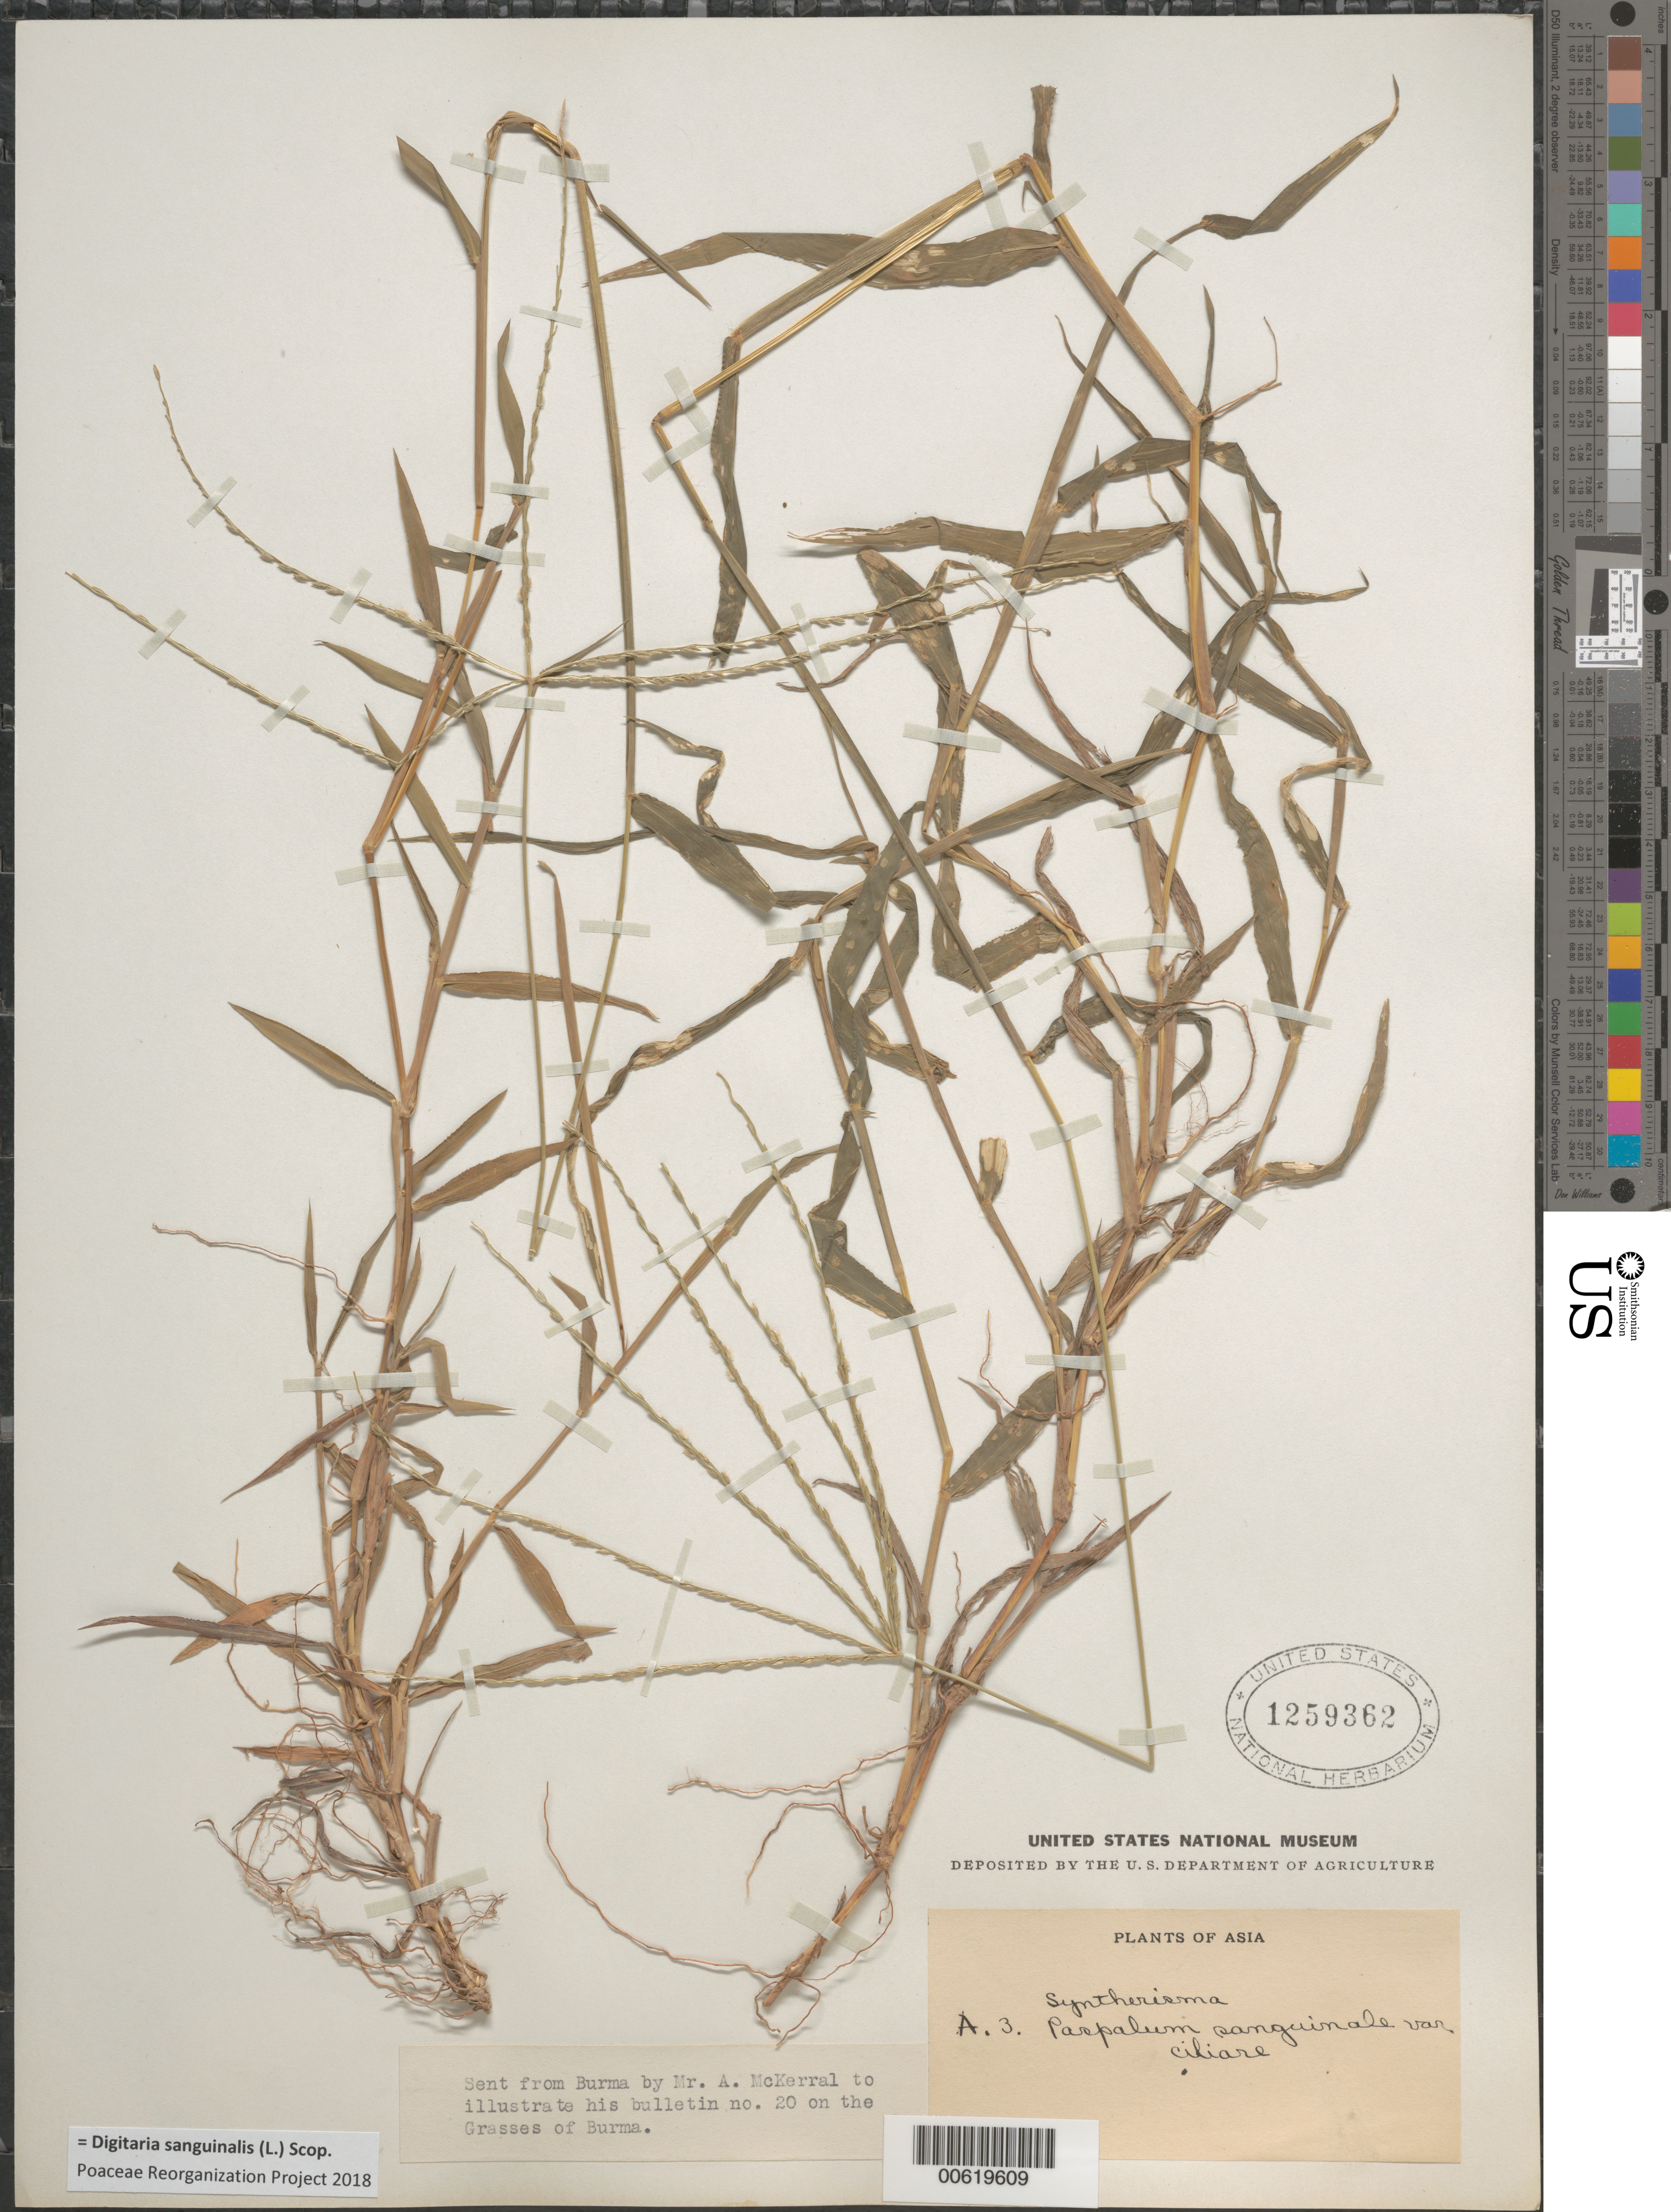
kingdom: Plantae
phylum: Tracheophyta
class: Liliopsida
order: Poales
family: Poaceae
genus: Digitaria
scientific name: Digitaria sanguinalis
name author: (L.) Scop.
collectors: A. McKerral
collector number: A 3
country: Myanmar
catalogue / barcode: US 1259362